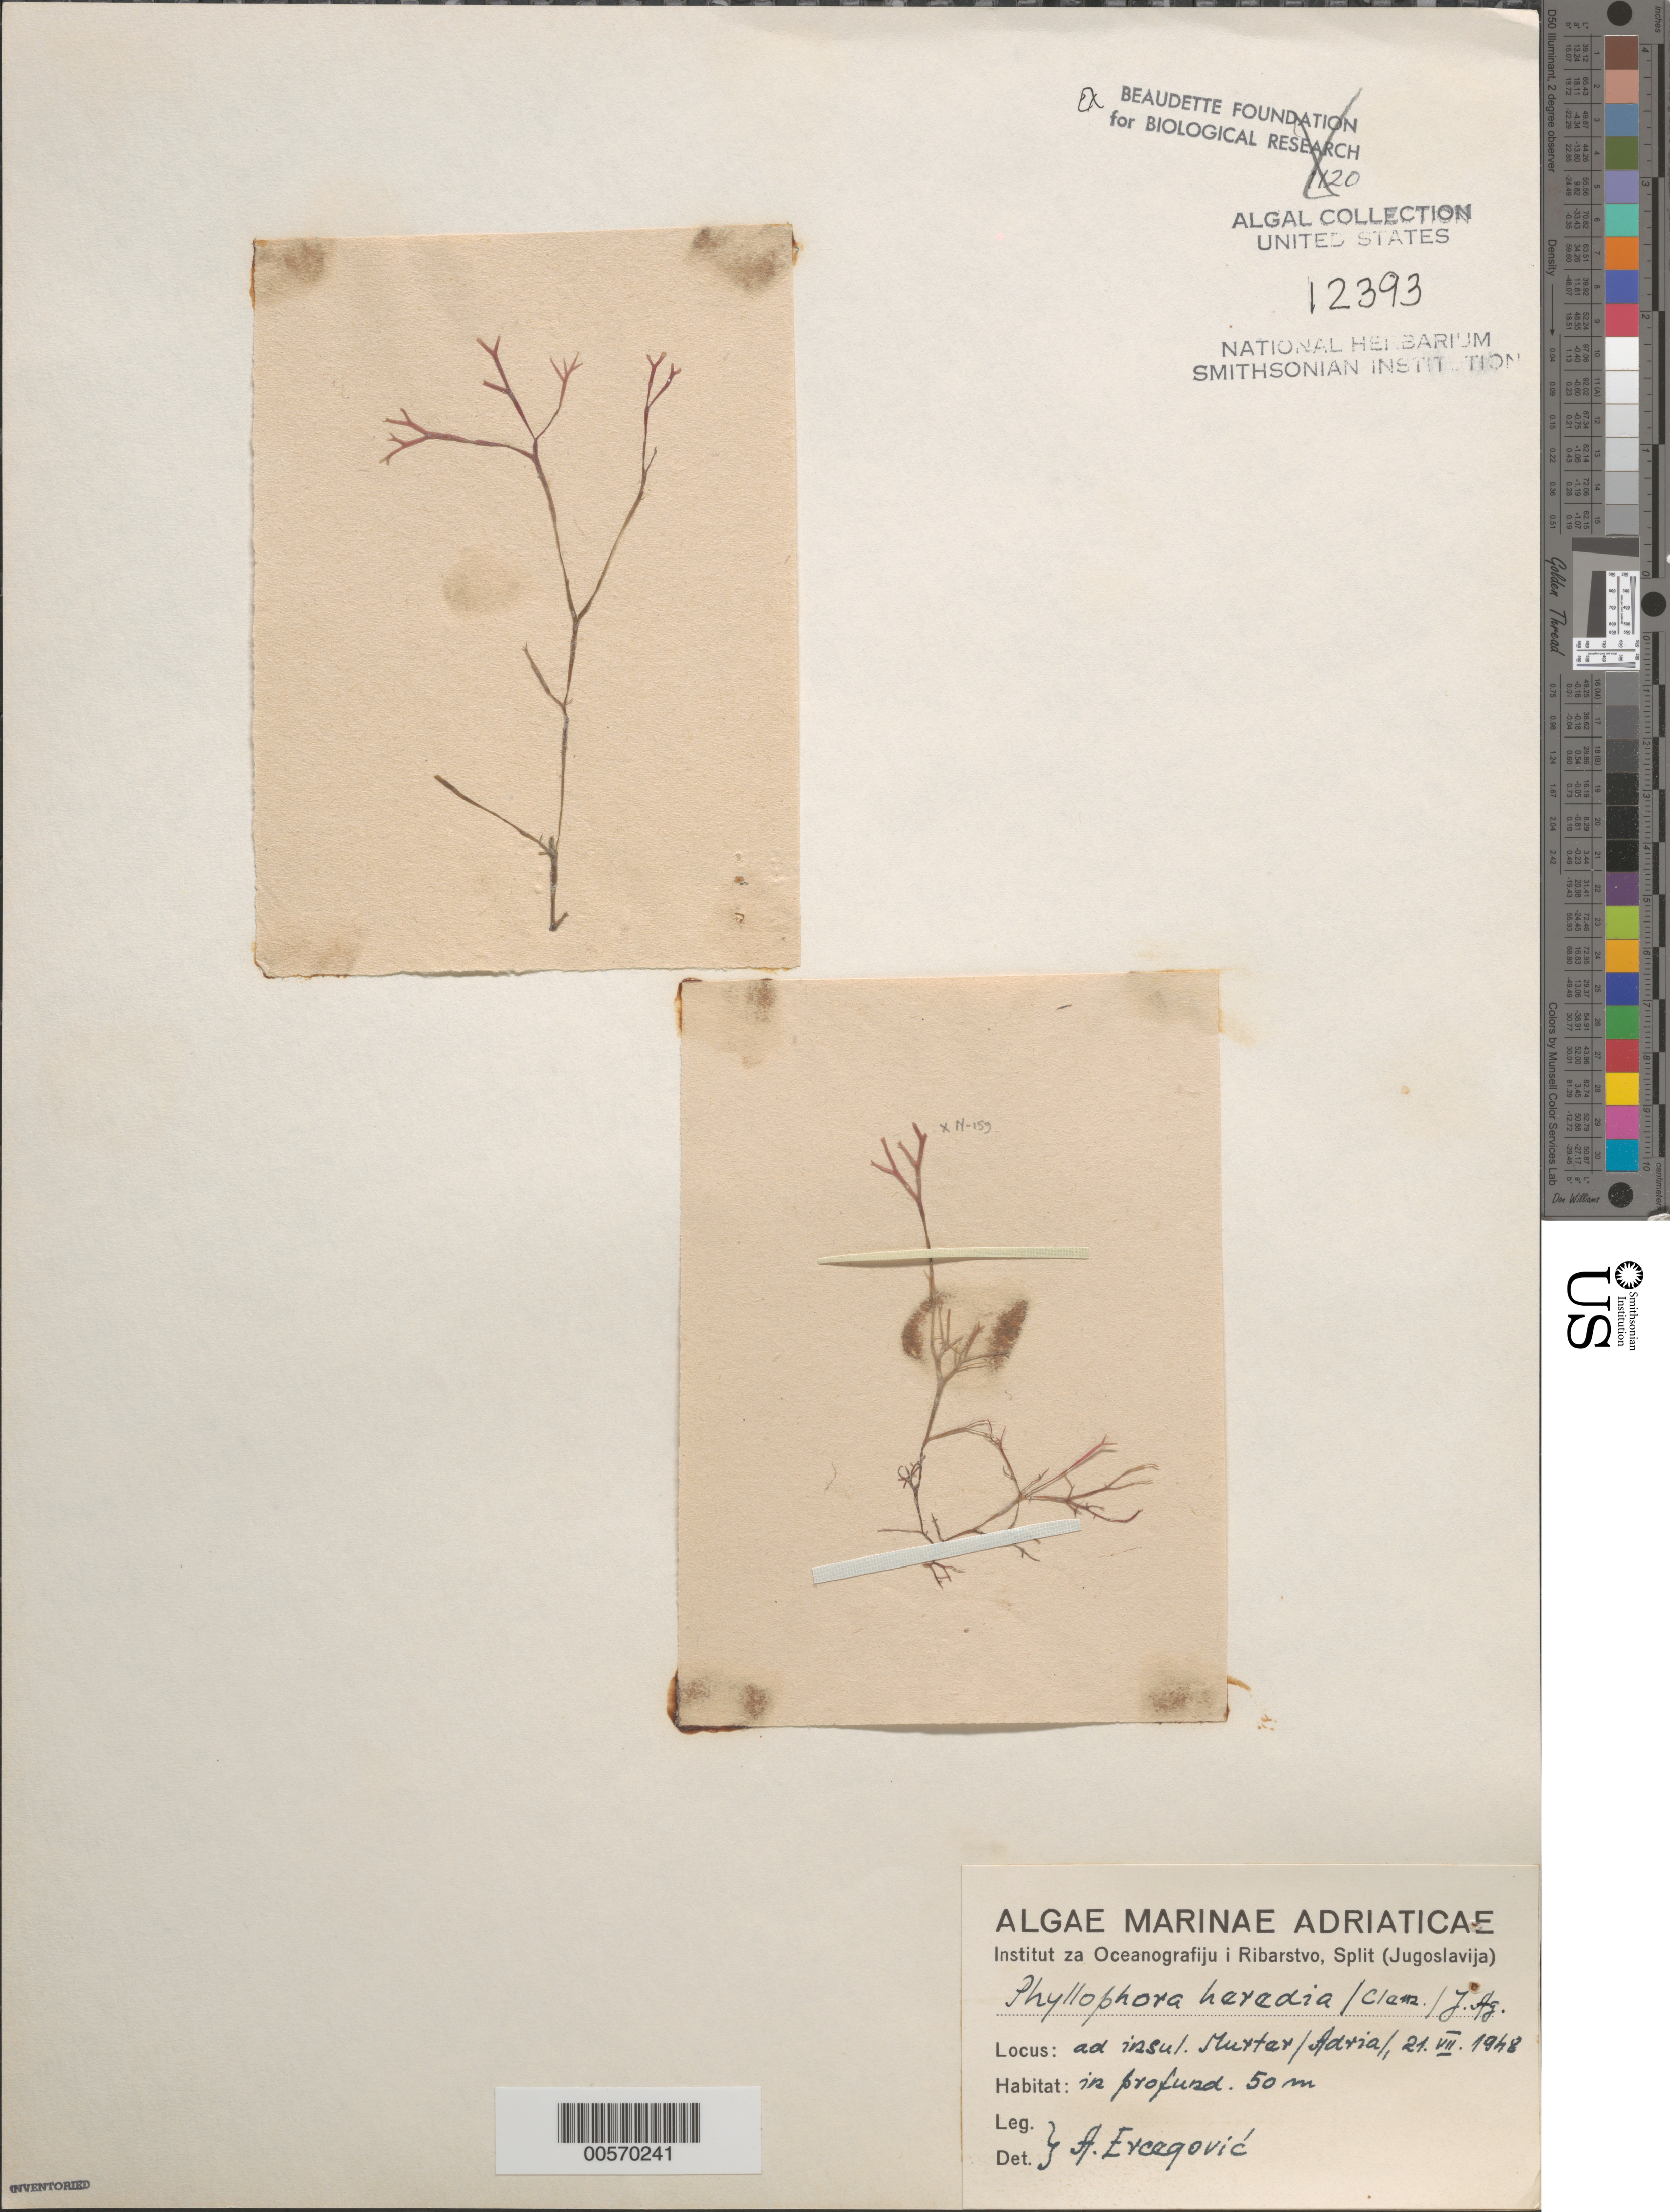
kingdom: Plantae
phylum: Rhodophyta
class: Florideophyceae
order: Gigartinales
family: Phyllophoraceae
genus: Phyllophora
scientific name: Phyllophora heredia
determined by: Ercegovic, A.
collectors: A. Ercegovic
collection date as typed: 21 Jul 1948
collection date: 1948-07-21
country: Croatia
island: Murter Otok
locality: Adriatic Sea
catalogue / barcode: US 12393